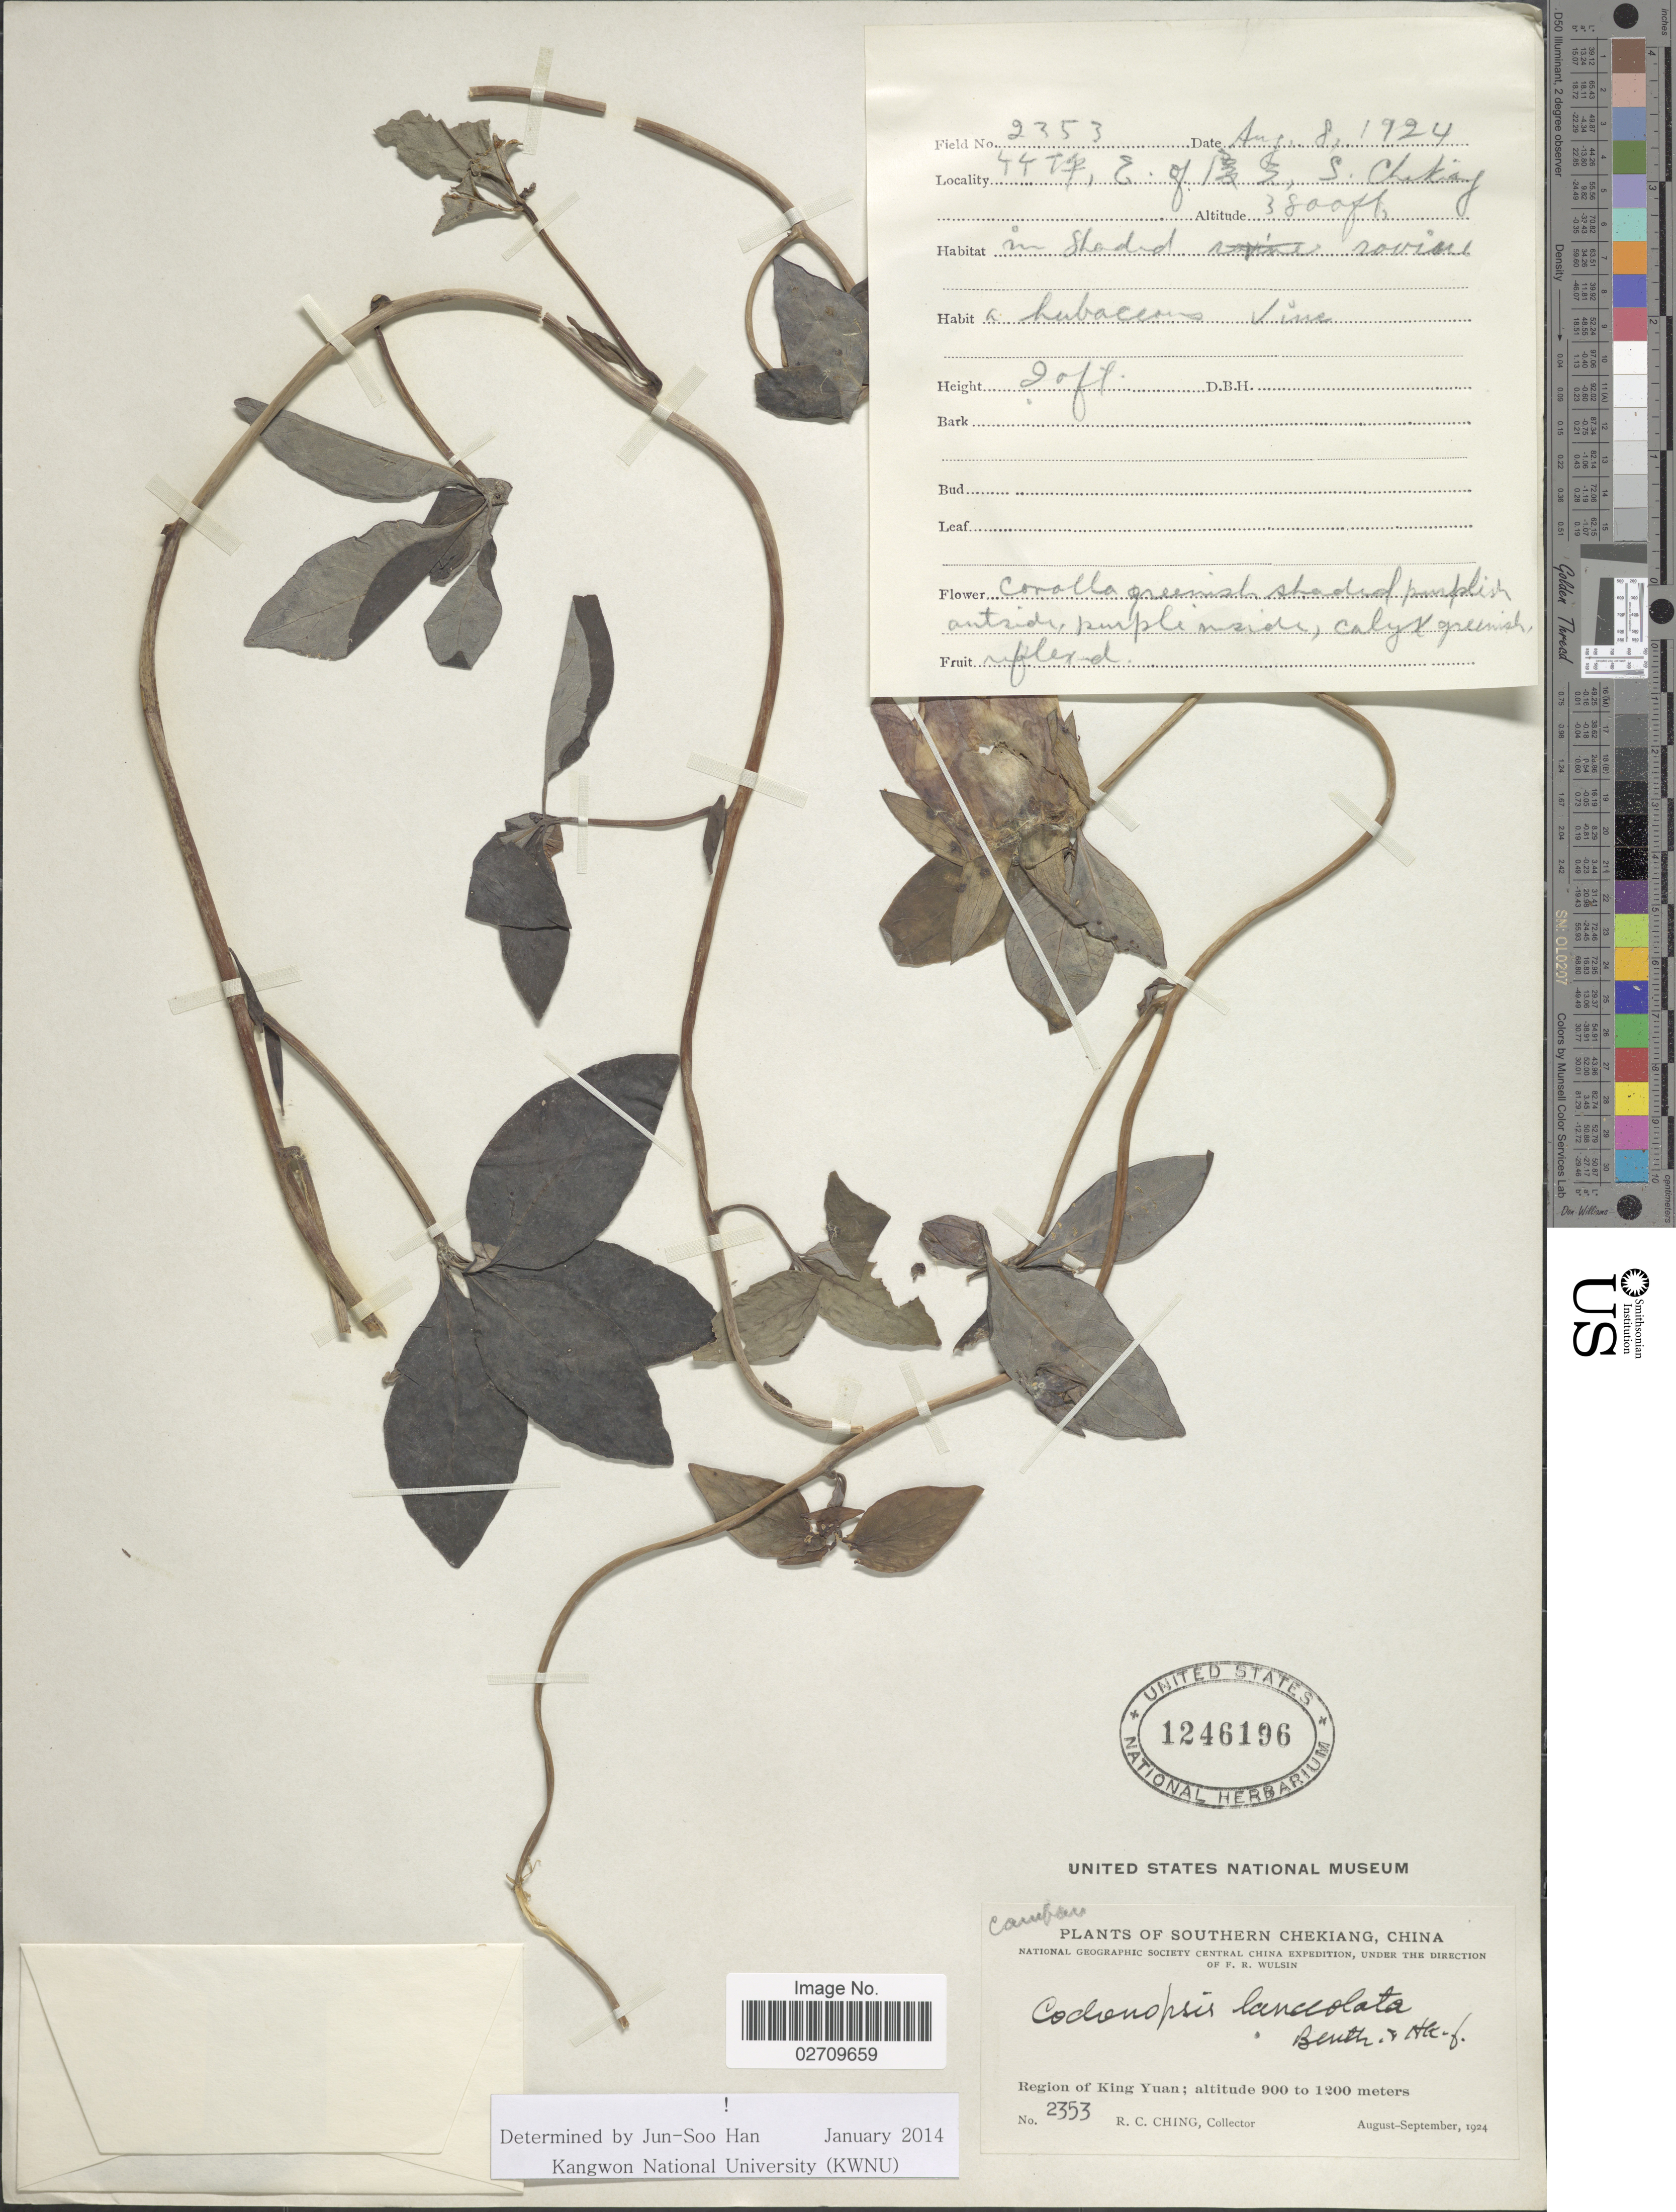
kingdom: Plantae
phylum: Tracheophyta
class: Magnoliopsida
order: Asterales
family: Campanulaceae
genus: Codonopsis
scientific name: Codonopsis lanceolata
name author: (Siebold & Zucc.) Benth. & Hook. f. ex Trautv.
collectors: R. C. Ching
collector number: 2353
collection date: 1924-08/1924-09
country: China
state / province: Zhejiang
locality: Southern Chekiang, Region of King Yuan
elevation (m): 900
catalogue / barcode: US 1246196